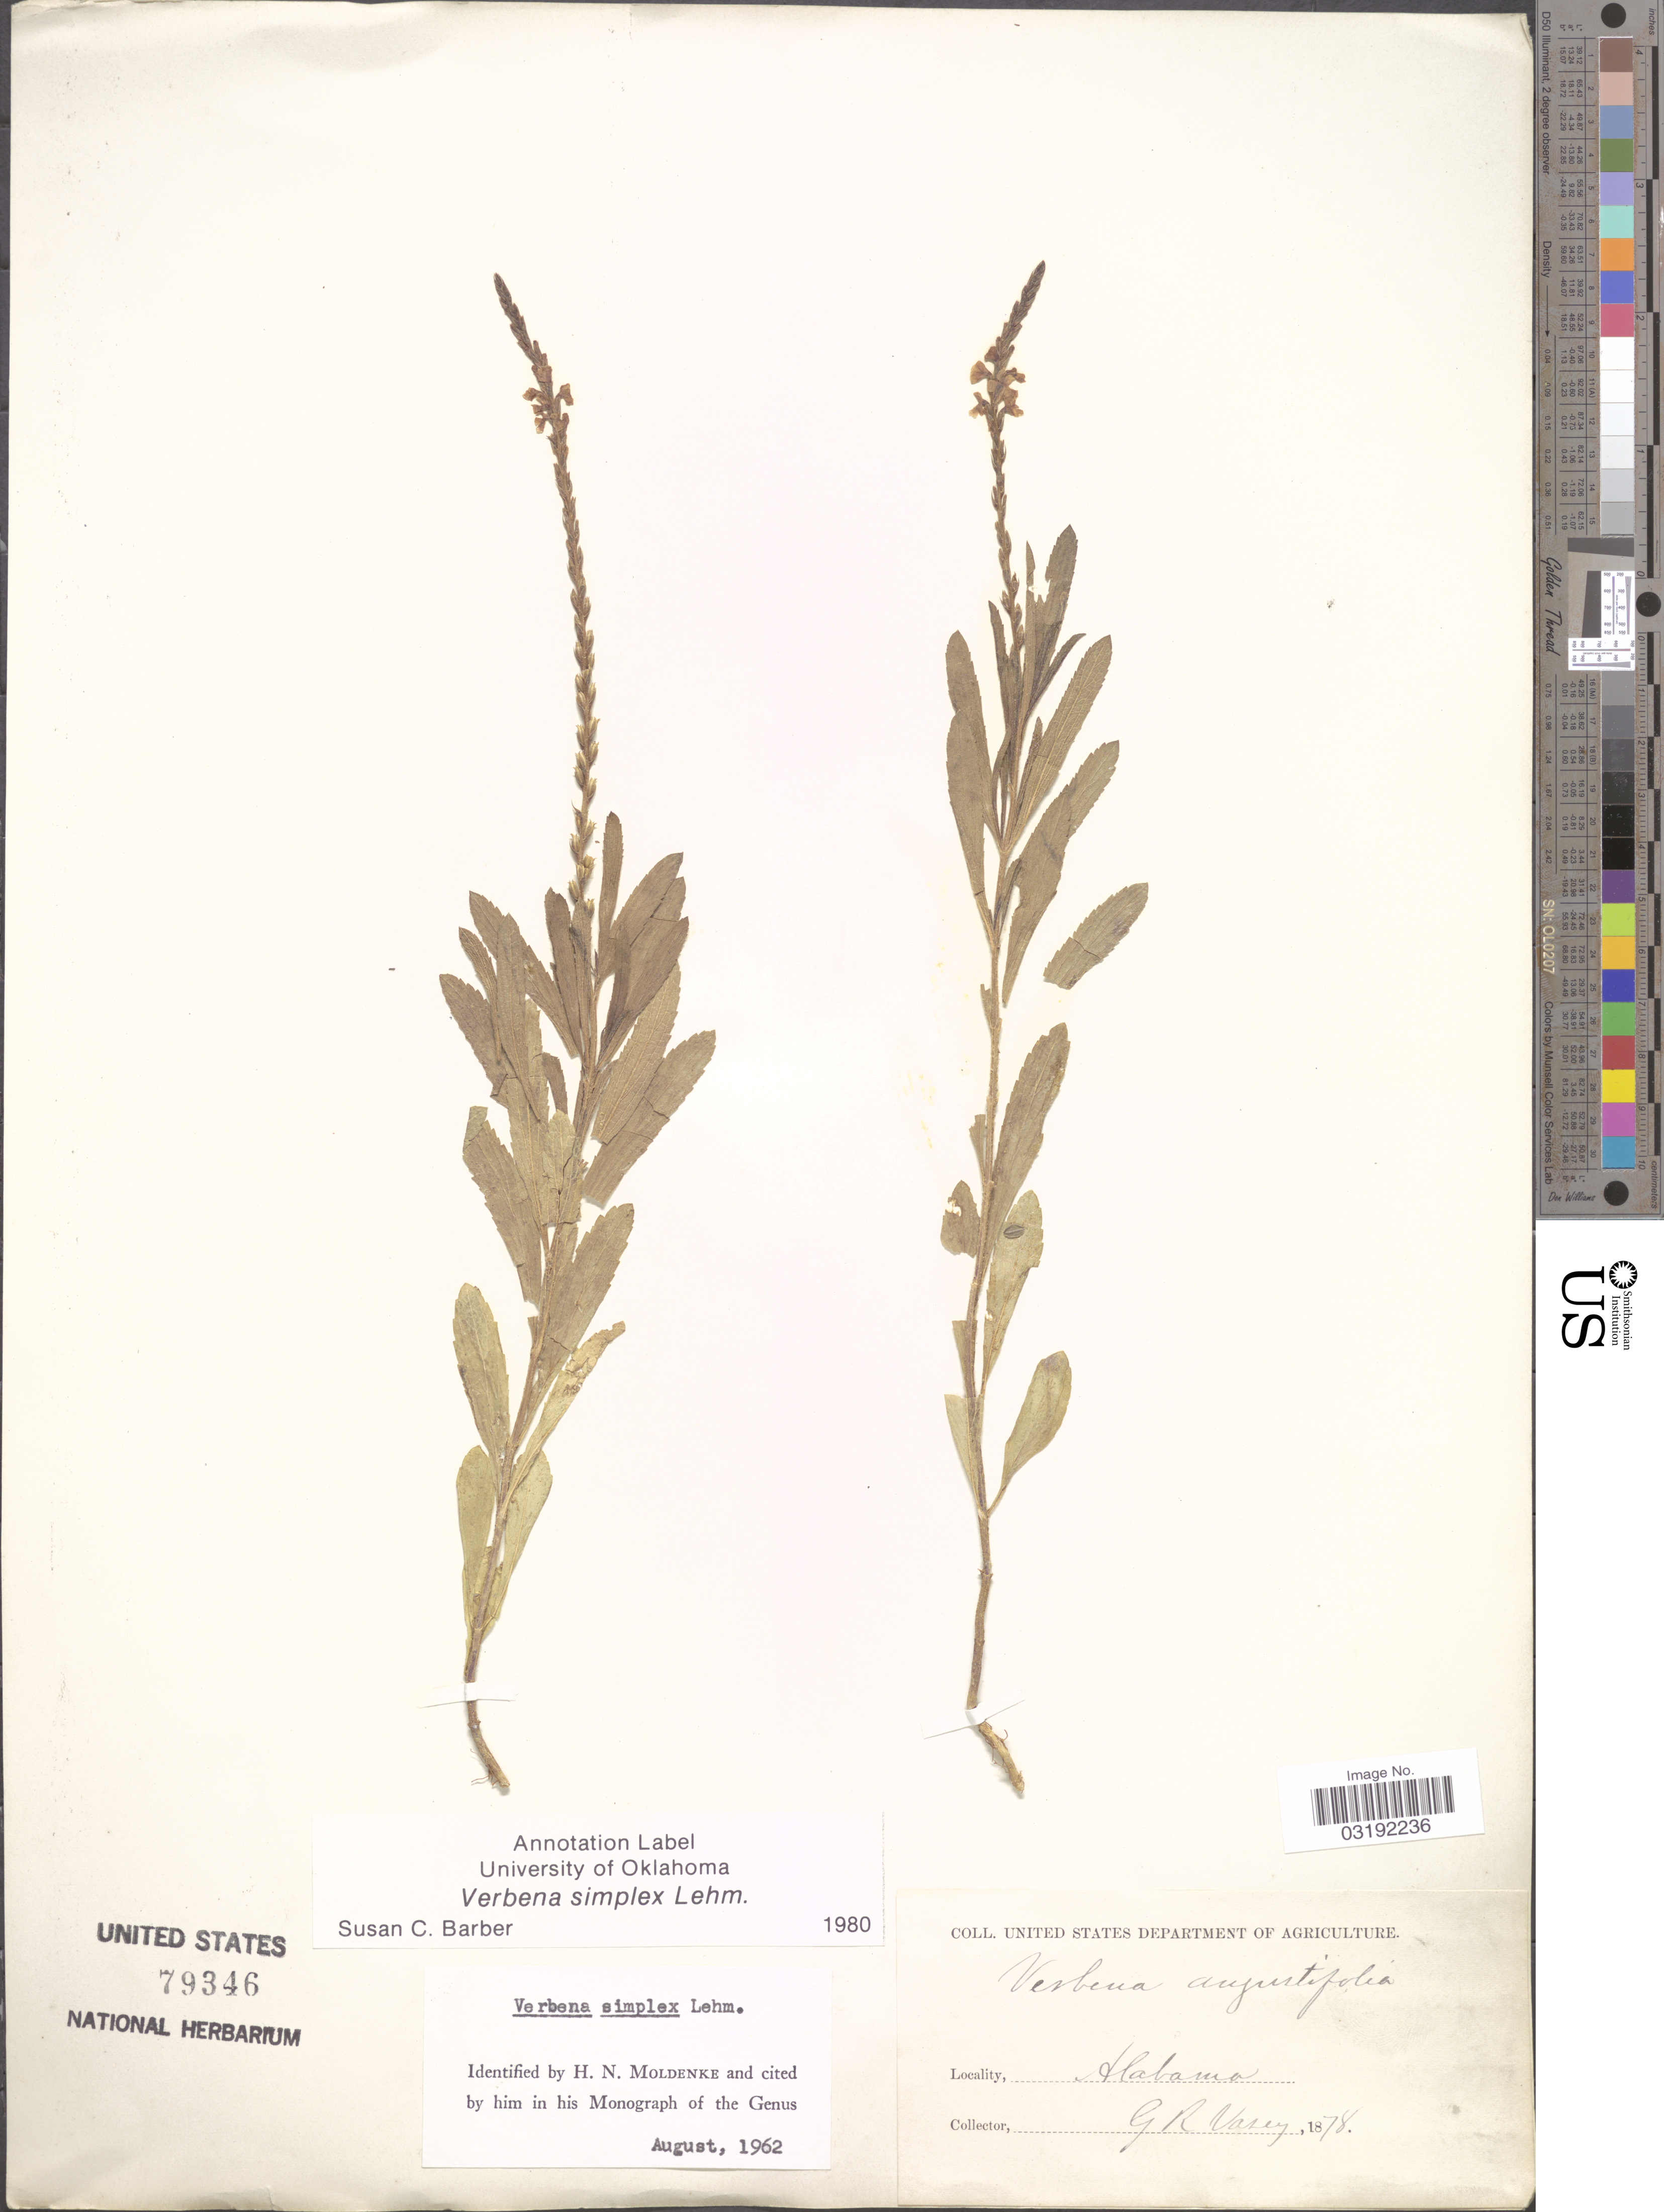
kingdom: Plantae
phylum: Tracheophyta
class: Magnoliopsida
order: Lamiales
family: Verbenaceae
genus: Verbena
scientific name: Verbena simplex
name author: F. Lehm.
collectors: G. R. Vasey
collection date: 1878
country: United States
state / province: Alabama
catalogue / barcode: US 79346